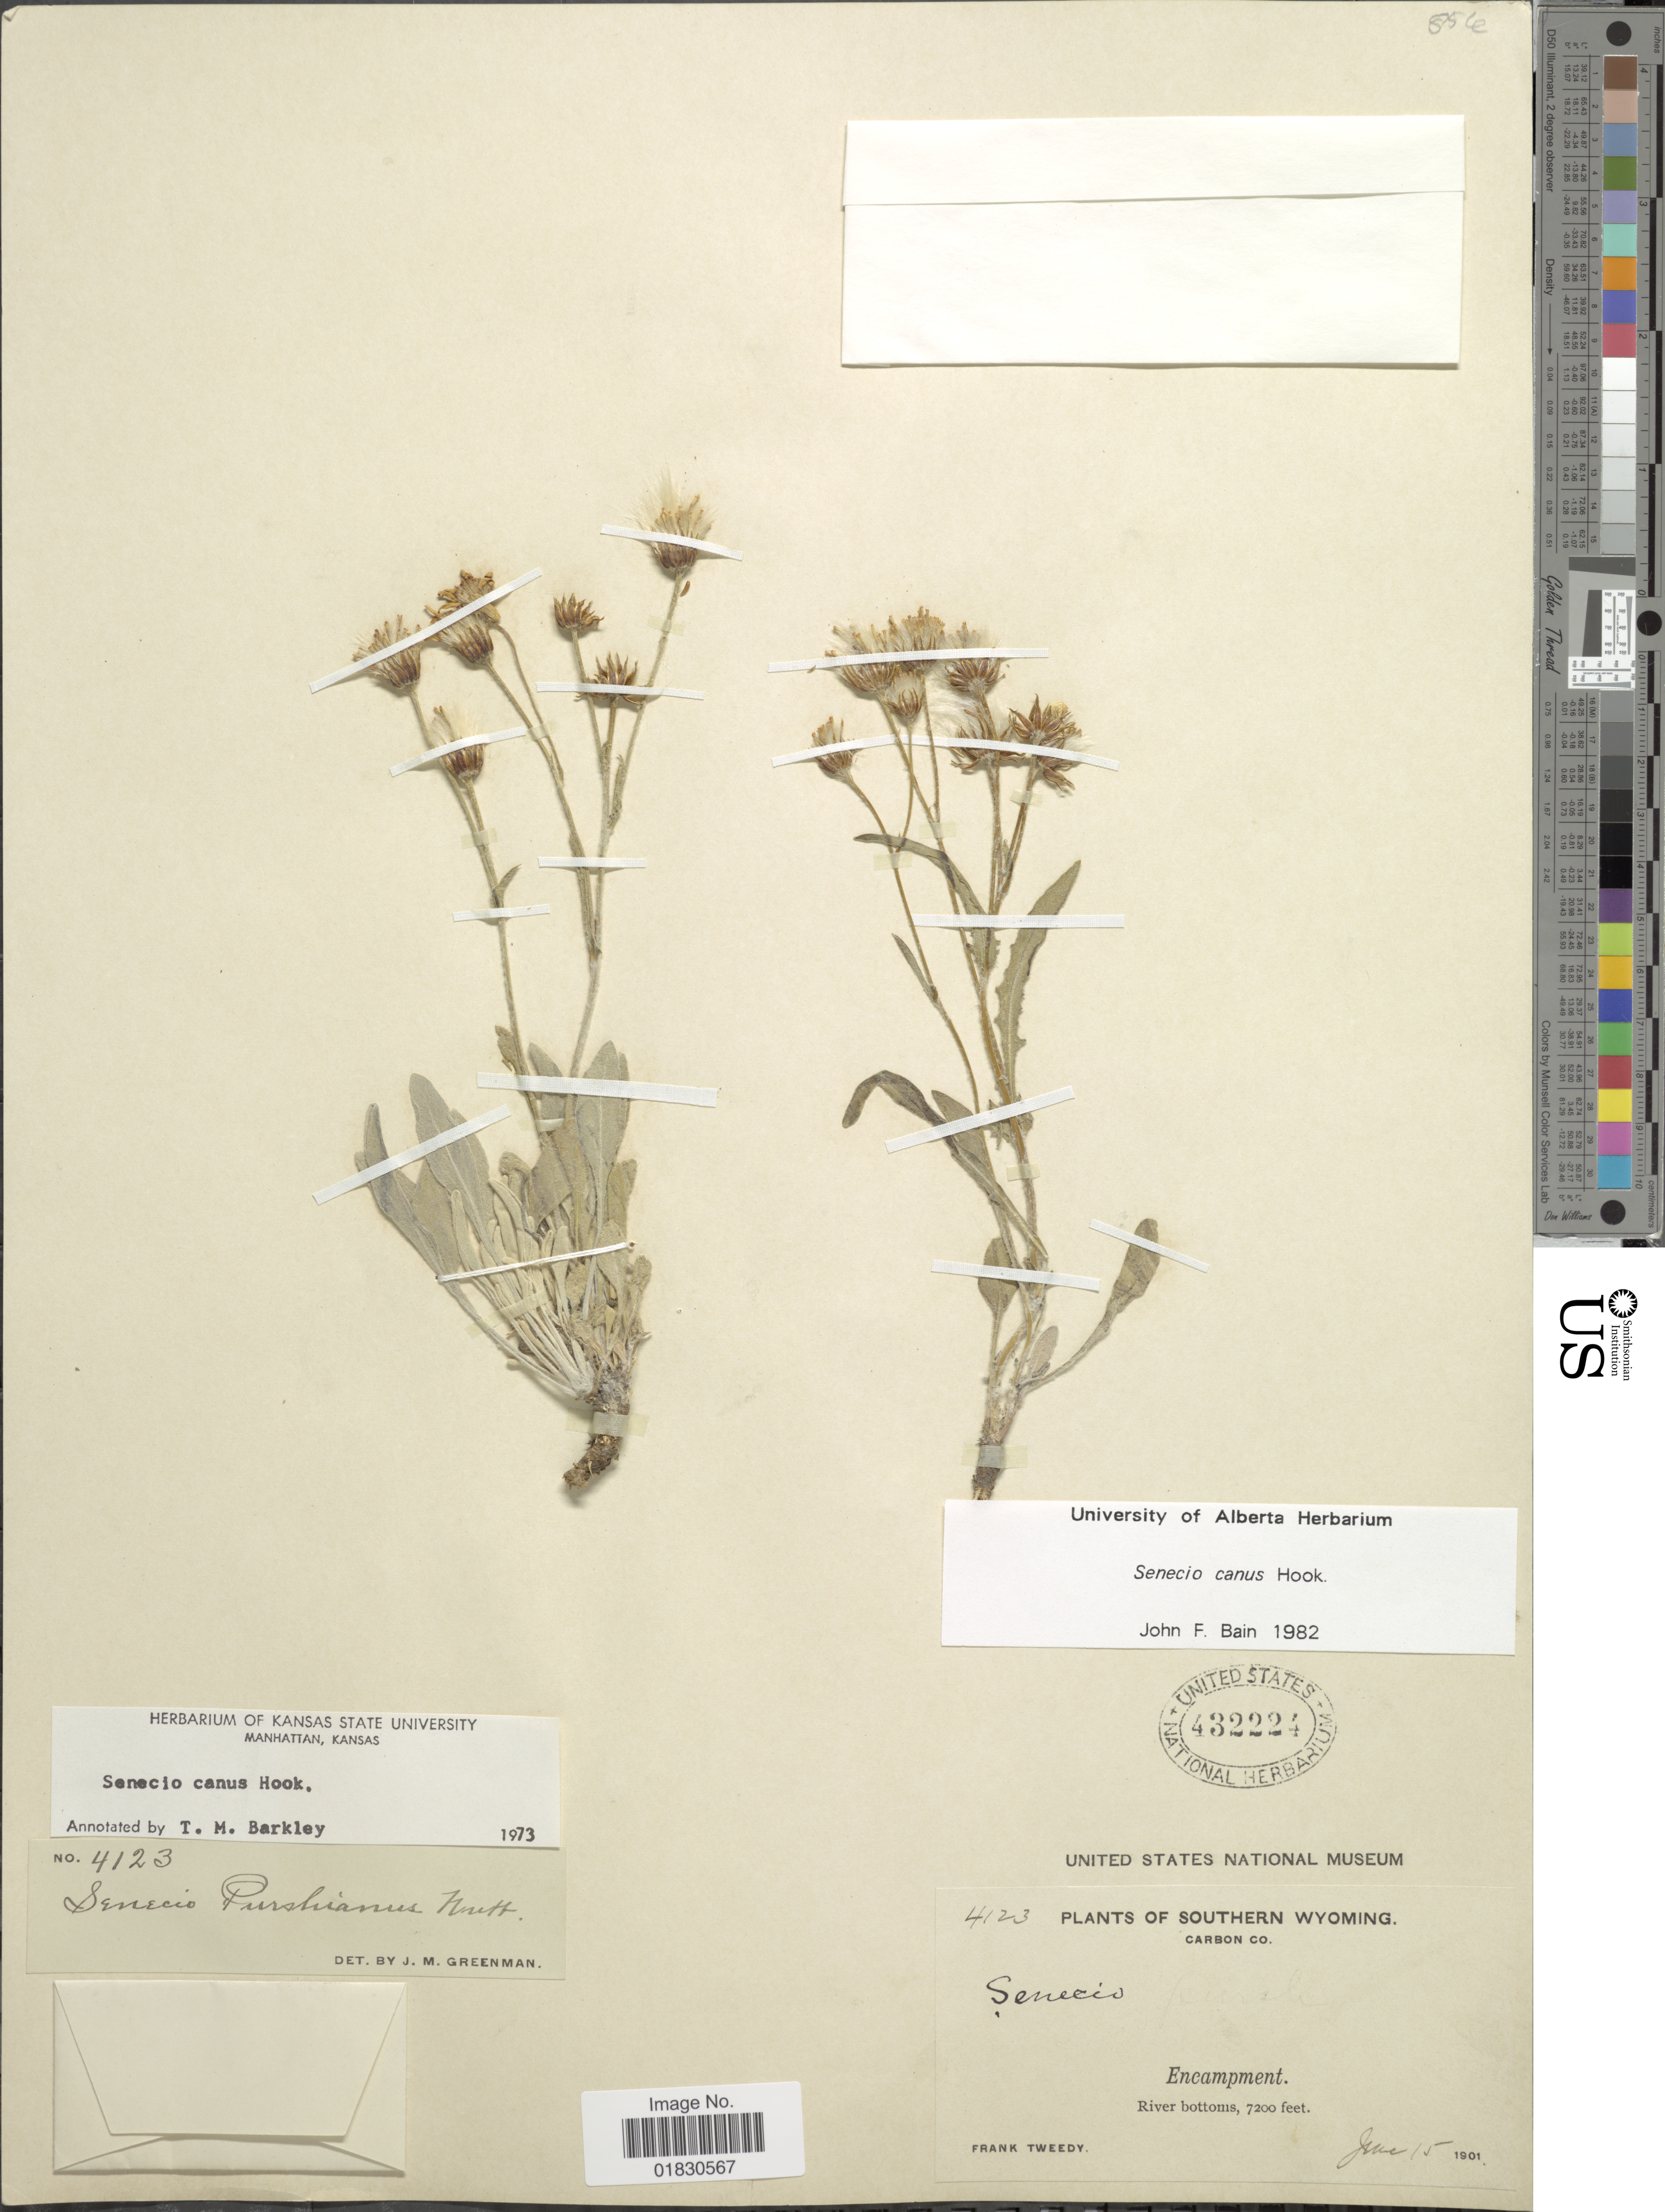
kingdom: Plantae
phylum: Tracheophyta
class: Magnoliopsida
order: Asterales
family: Asteraceae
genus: Packera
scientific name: Packera cana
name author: (Hook.) W.A. Weber & Á. Löve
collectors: F. Tweedy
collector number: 4123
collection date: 1901-06-15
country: United States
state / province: Wyoming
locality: Southern Wyoming, Carbon Co, Encampment, River Bottoms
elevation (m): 2195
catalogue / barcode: US 432224